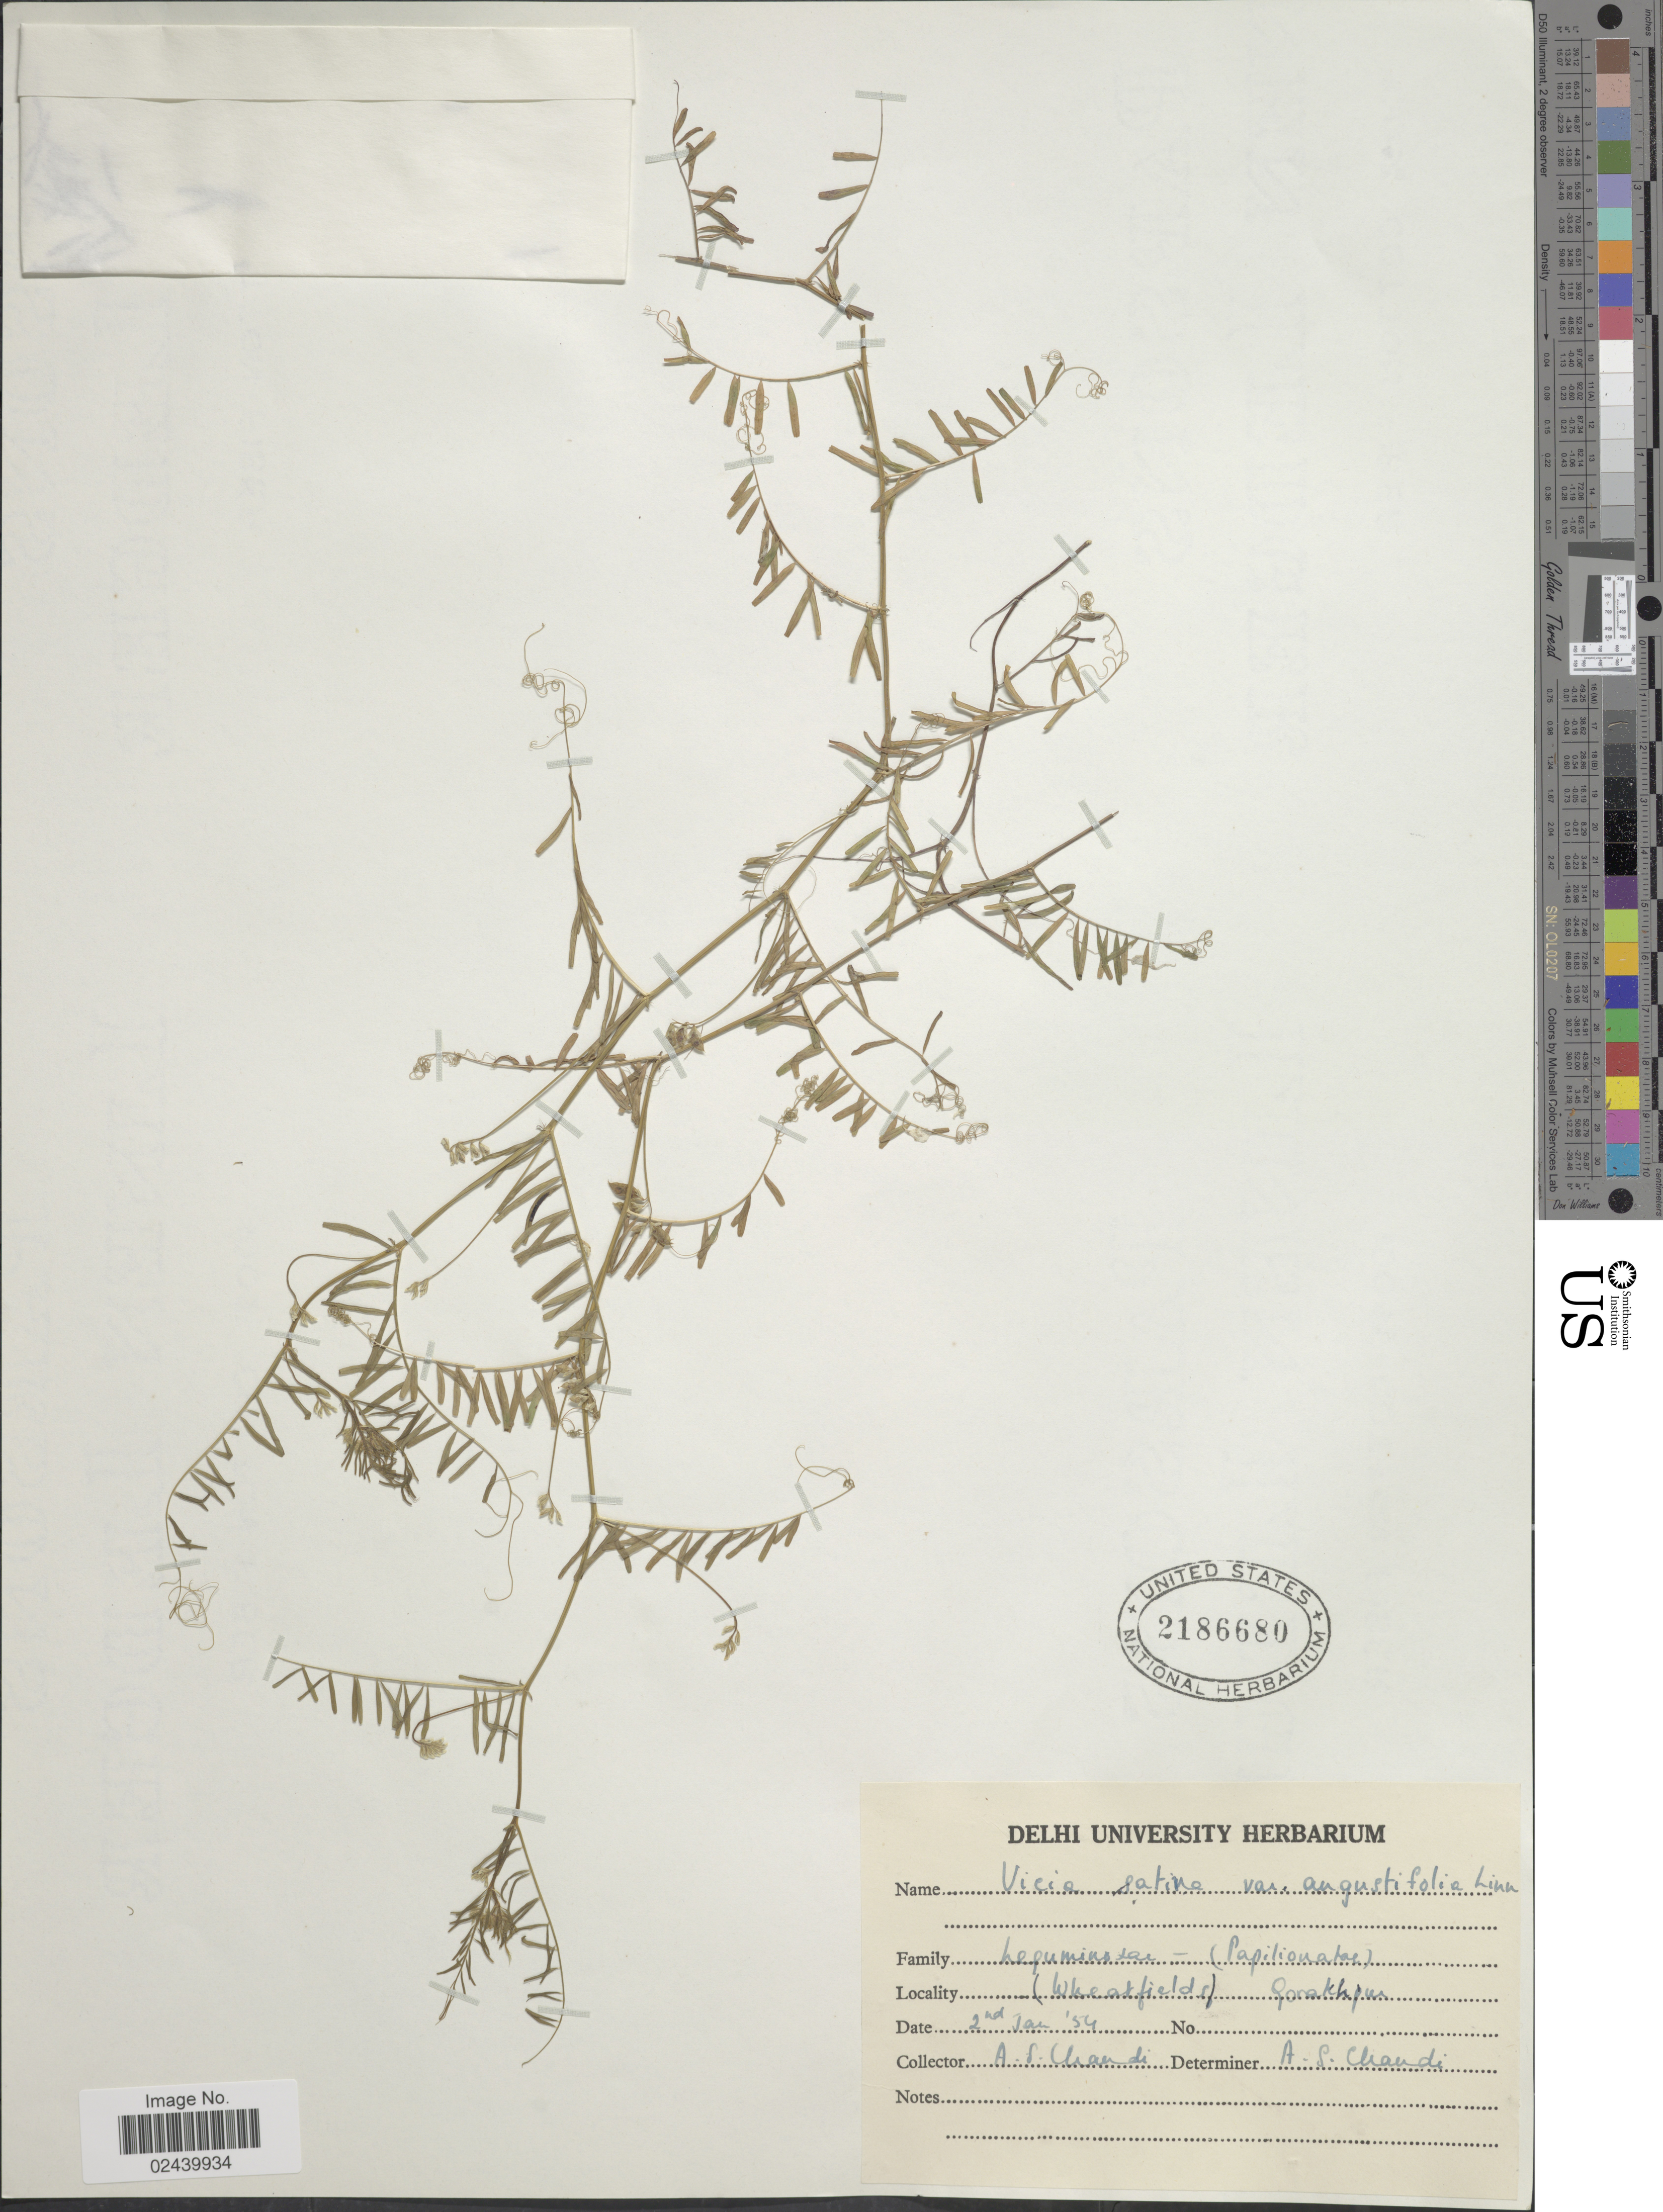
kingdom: Plantae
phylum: Tracheophyta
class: Magnoliopsida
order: Fabales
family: Fabaceae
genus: Vicia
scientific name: Vicia sativa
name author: L.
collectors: A. Chandi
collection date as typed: Transcribed d/m/y: 2/1/54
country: India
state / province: Haryana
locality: Gorakhpur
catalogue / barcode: US 2186680